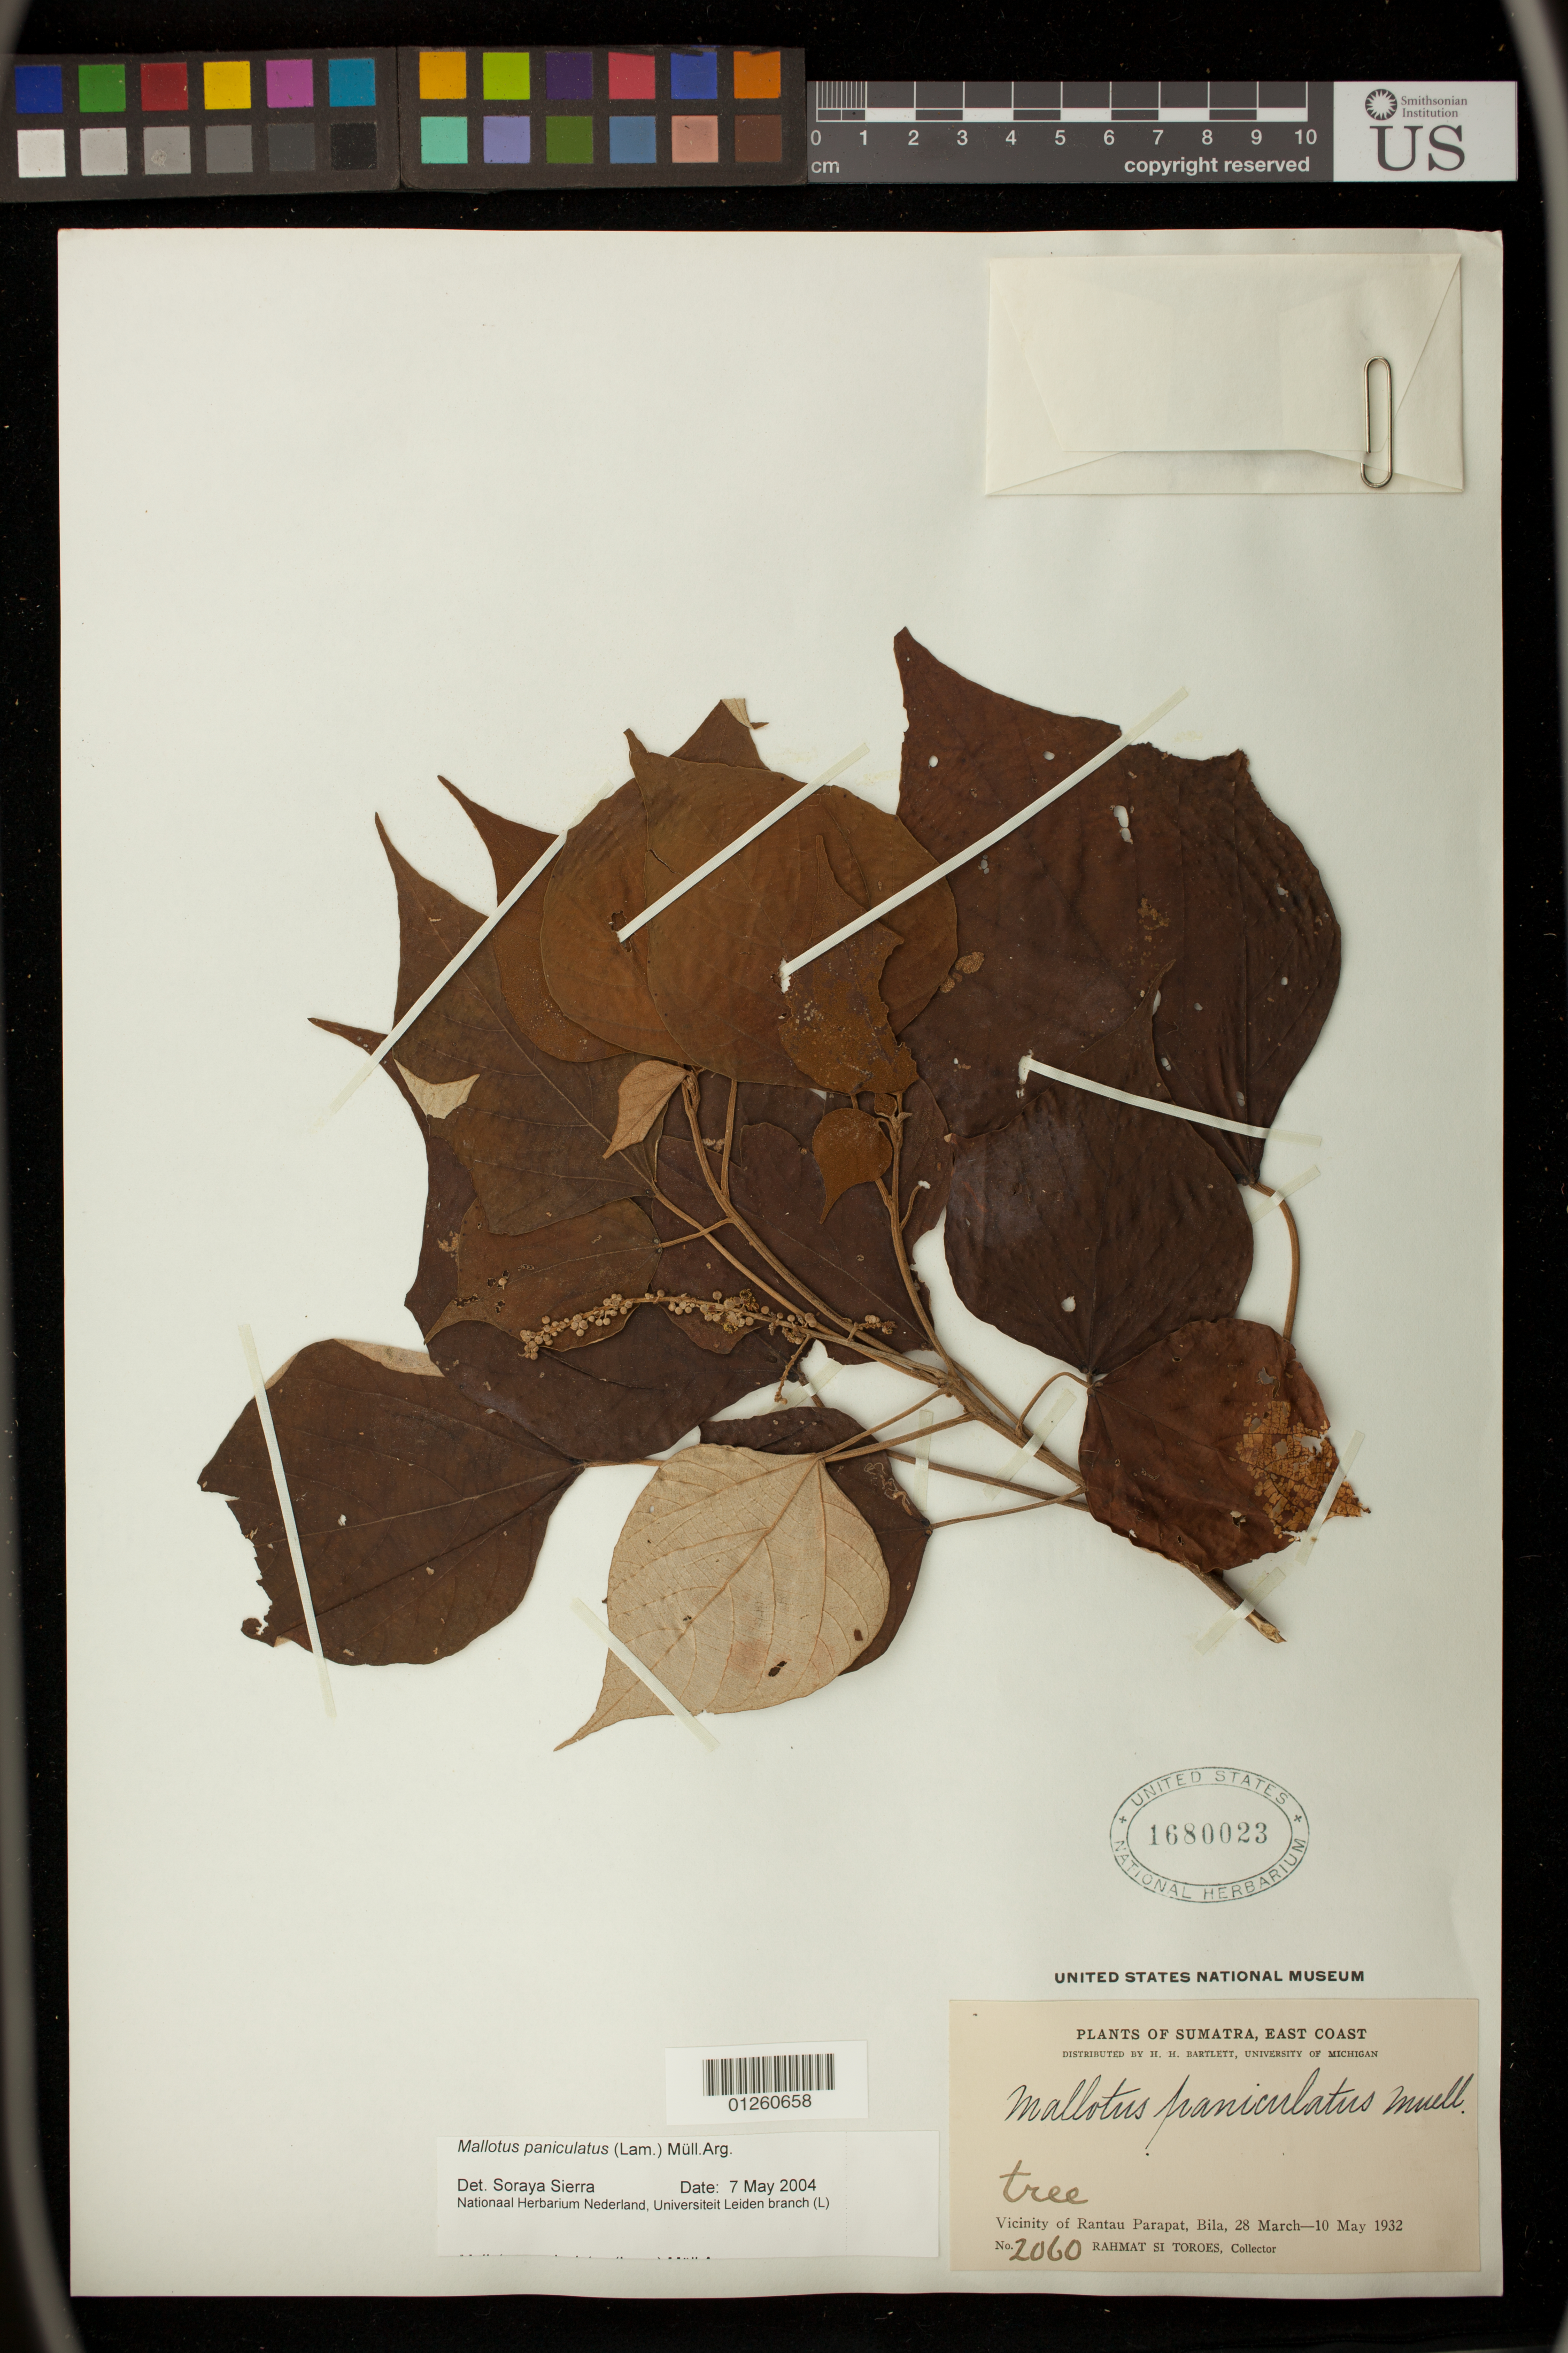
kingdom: Plantae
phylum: Tracheophyta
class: Magnoliopsida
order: Malpighiales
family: Euphorbiaceae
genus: Mallotus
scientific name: Mallotus paniculatus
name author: (Lam.) Müll. Arg.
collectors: Rahmat Si Boeea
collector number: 2060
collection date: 1932-03-28/1932-05-10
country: Indonesia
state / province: Sumatra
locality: East Coast. Vicinity of Rantau Parapat, Bila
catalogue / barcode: US 1680023